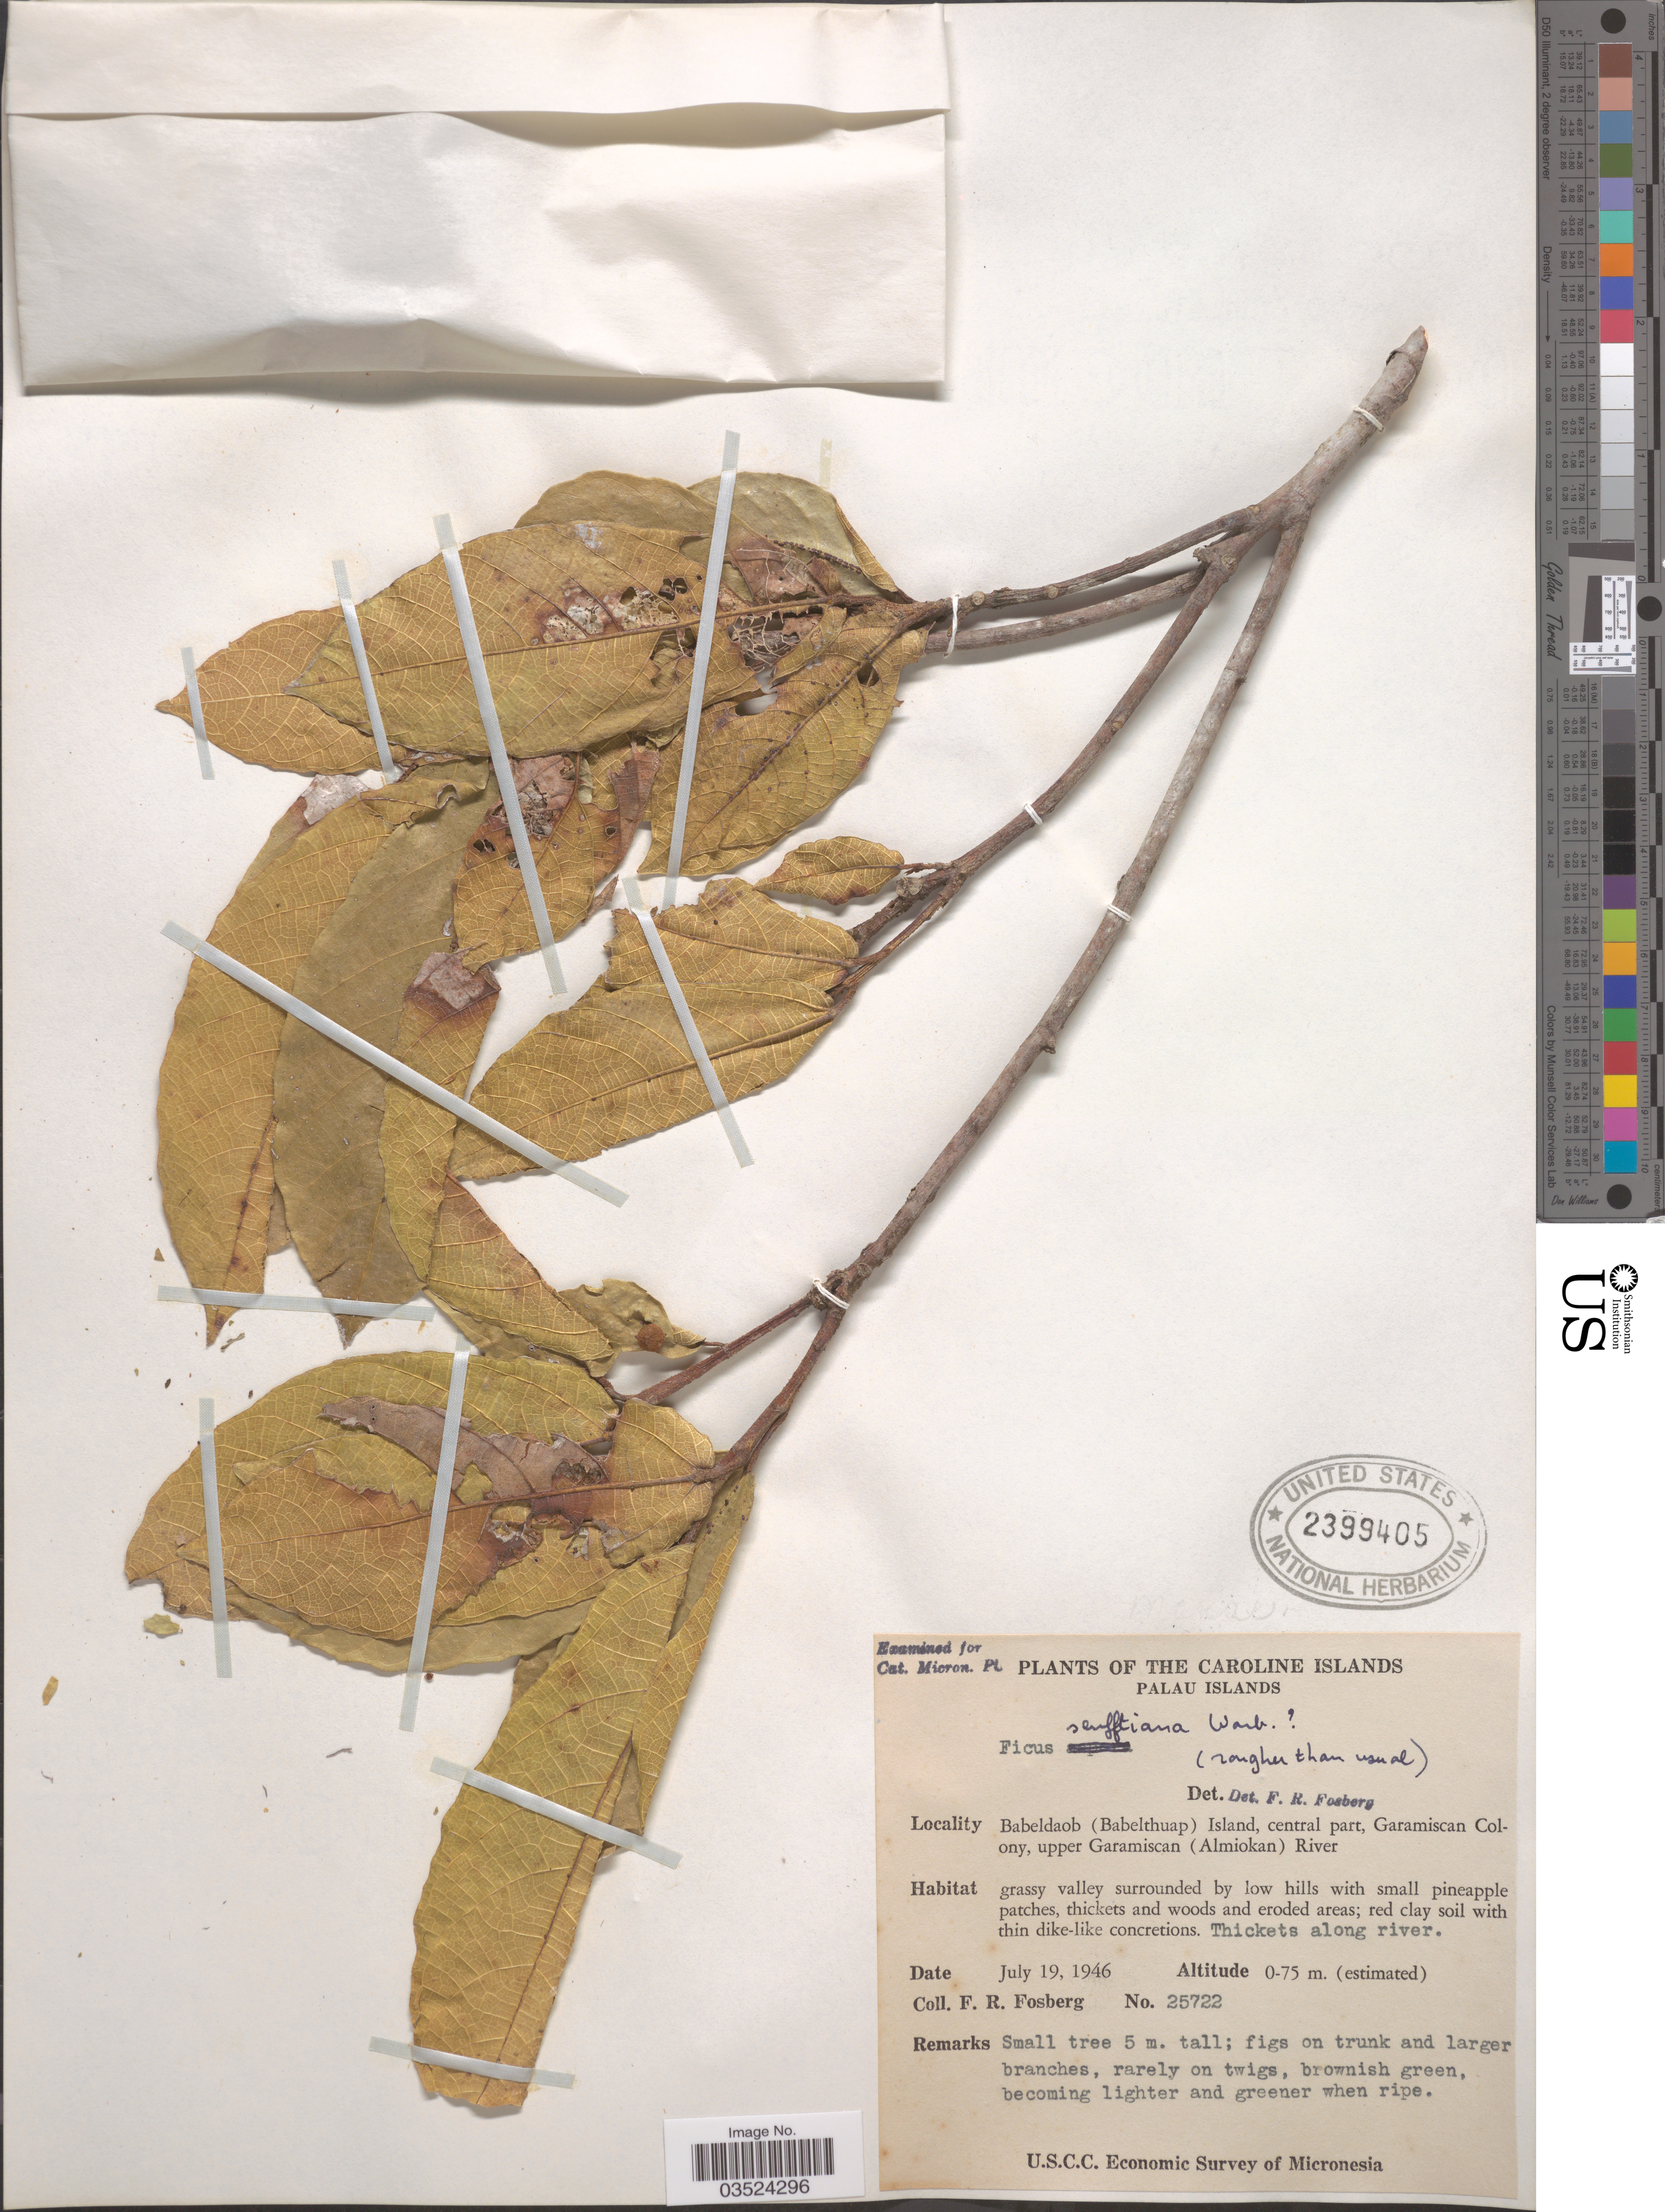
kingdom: Plantae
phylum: Tracheophyta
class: Magnoliopsida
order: Rosales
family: Moraceae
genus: Ficus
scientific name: Ficus senfftiana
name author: Warb.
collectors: F. R. Fosberg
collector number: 25722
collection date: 1946-07-19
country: Palau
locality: The Caroline Islands. Palau Islands. Babeldaob (Babelthuap) Island, central part, Garamiscan Colony, upper Garamiscan (Almiokan) River.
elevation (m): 0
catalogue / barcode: US 2399405